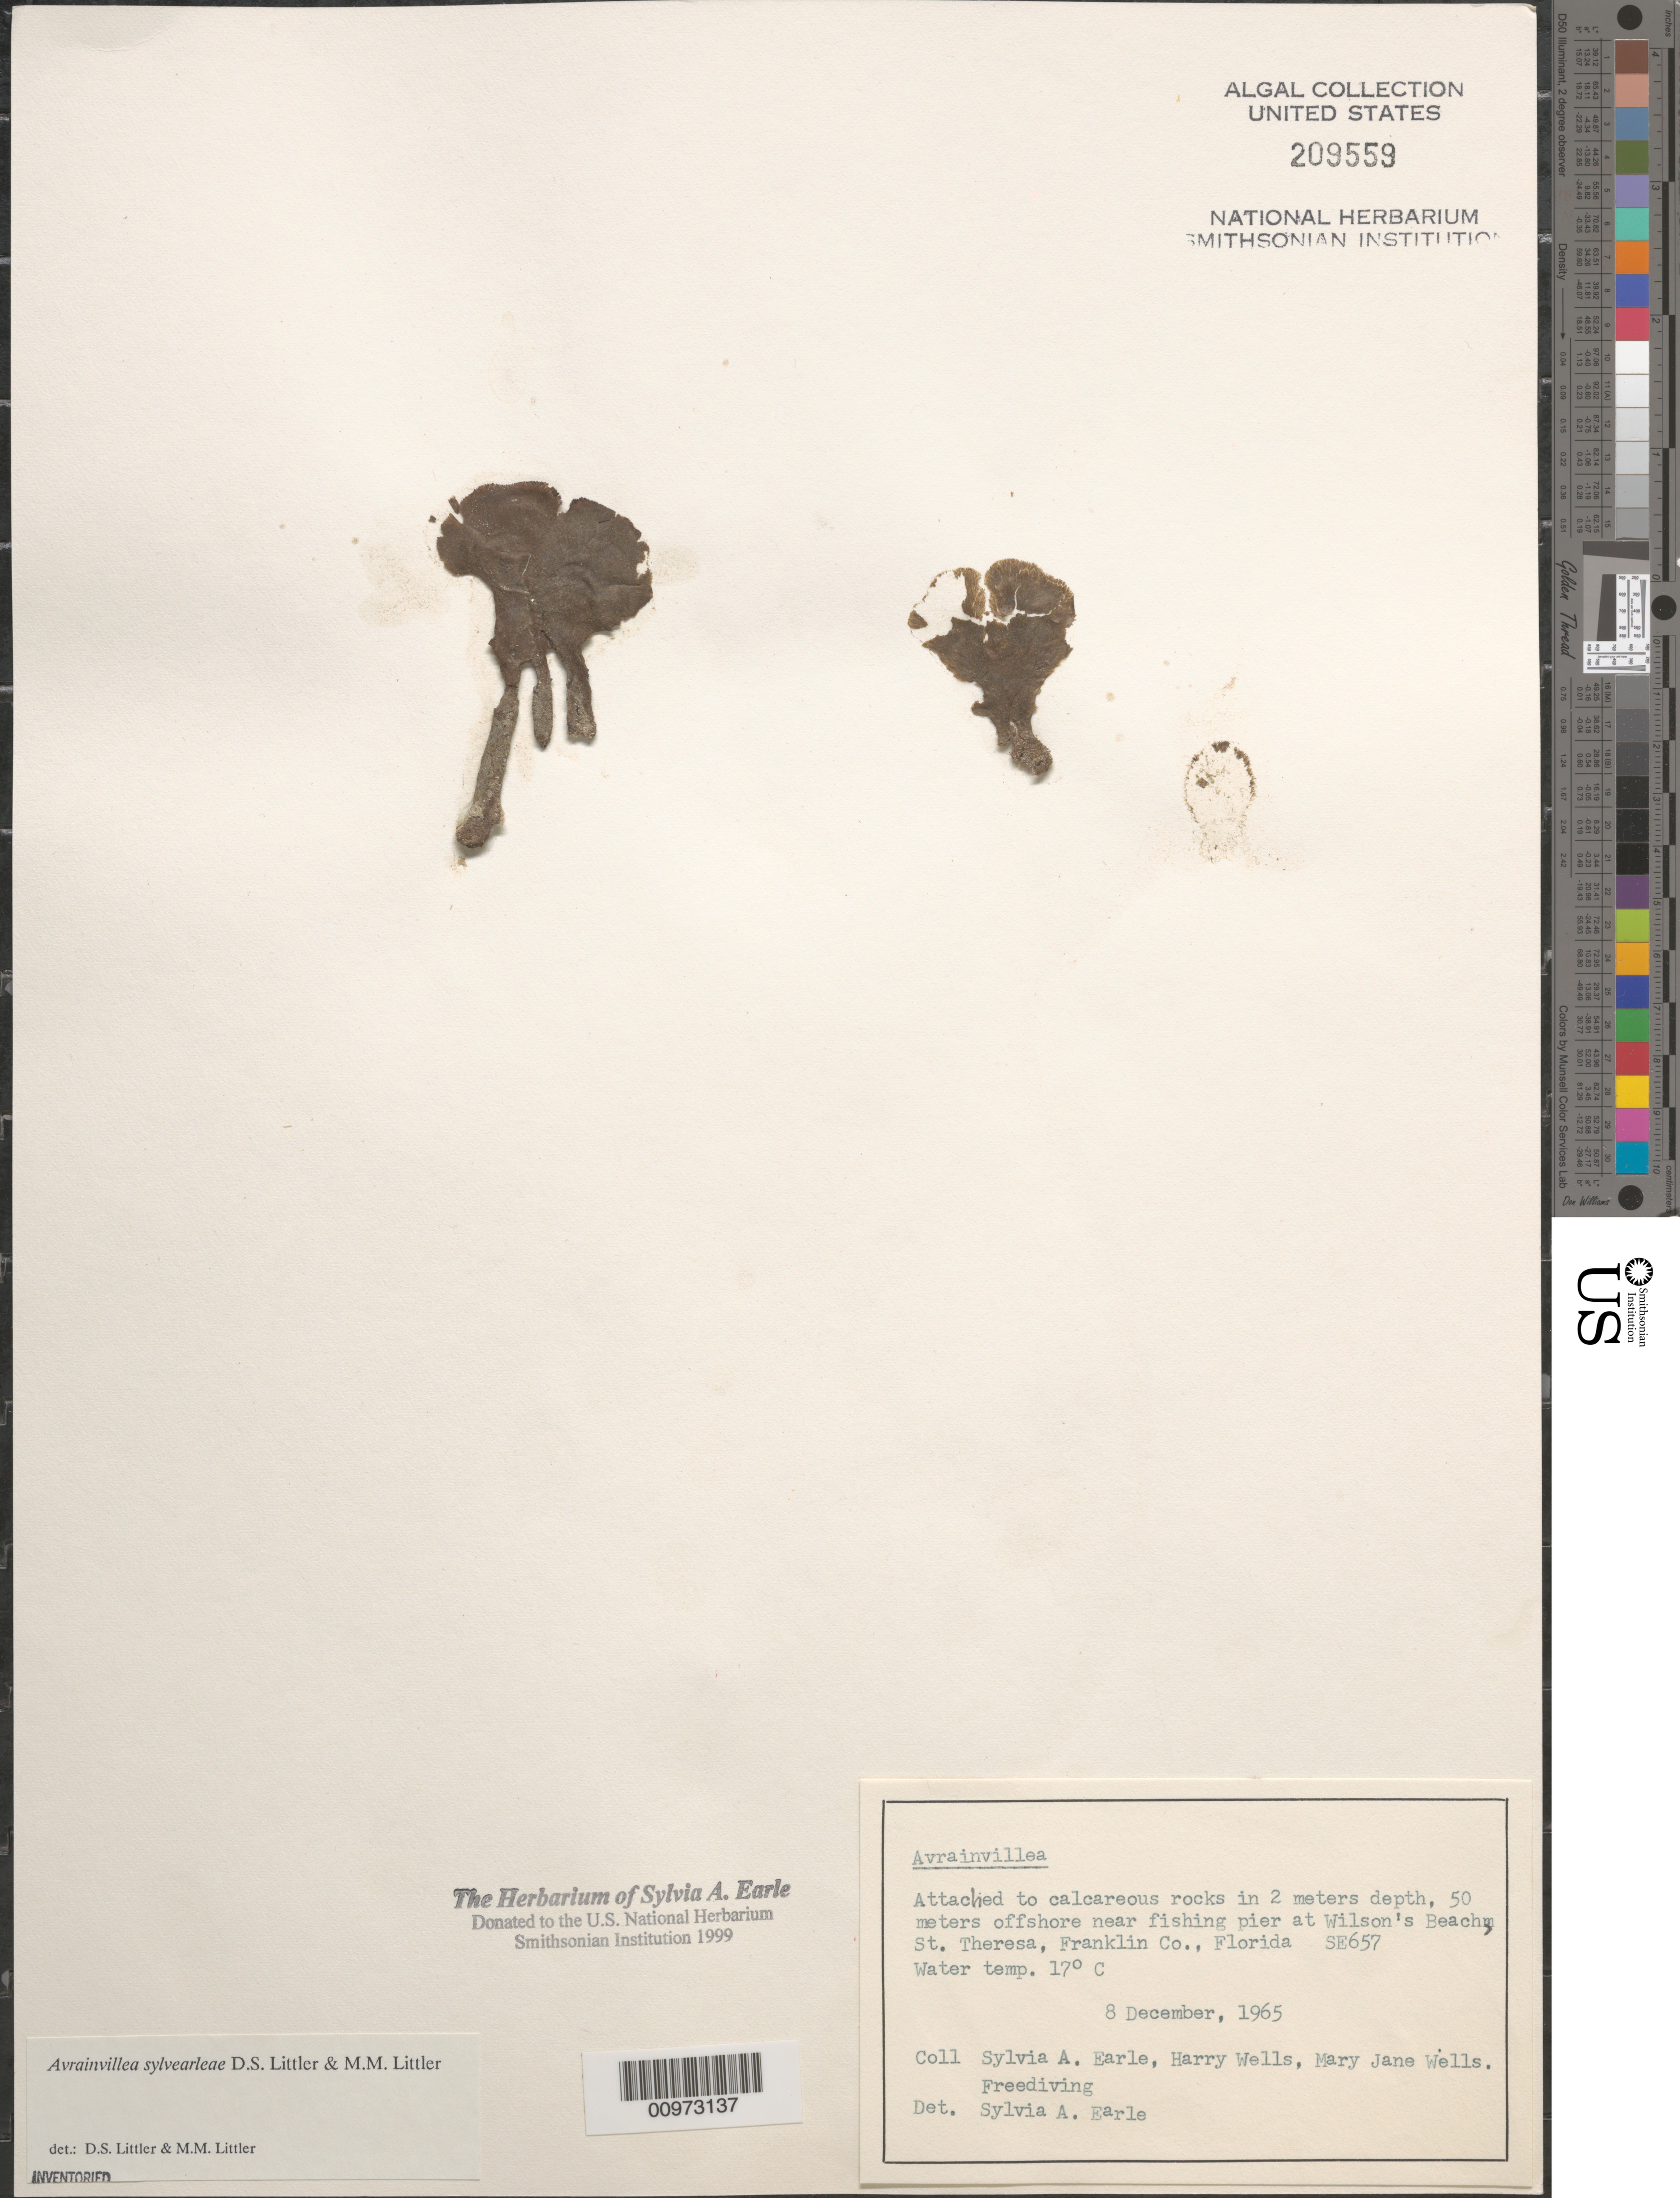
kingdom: Plantae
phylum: Chlorophyta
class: Ulvophyceae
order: Bryopsidales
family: Dichotomosiphonaceae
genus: Avrainvillea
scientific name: Avrainvillea sylvearleae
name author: D.S. Littler & Littler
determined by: Littler, D. S.; Littler, M. M.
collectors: S. A. Earle, H. Wells & M. Wells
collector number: SE 657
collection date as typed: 08 Dec 1965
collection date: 1965-12-08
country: United States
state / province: Florida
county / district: Franklin County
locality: St. Teresa [St. Theresa], Wilson's Beach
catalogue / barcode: US 209559